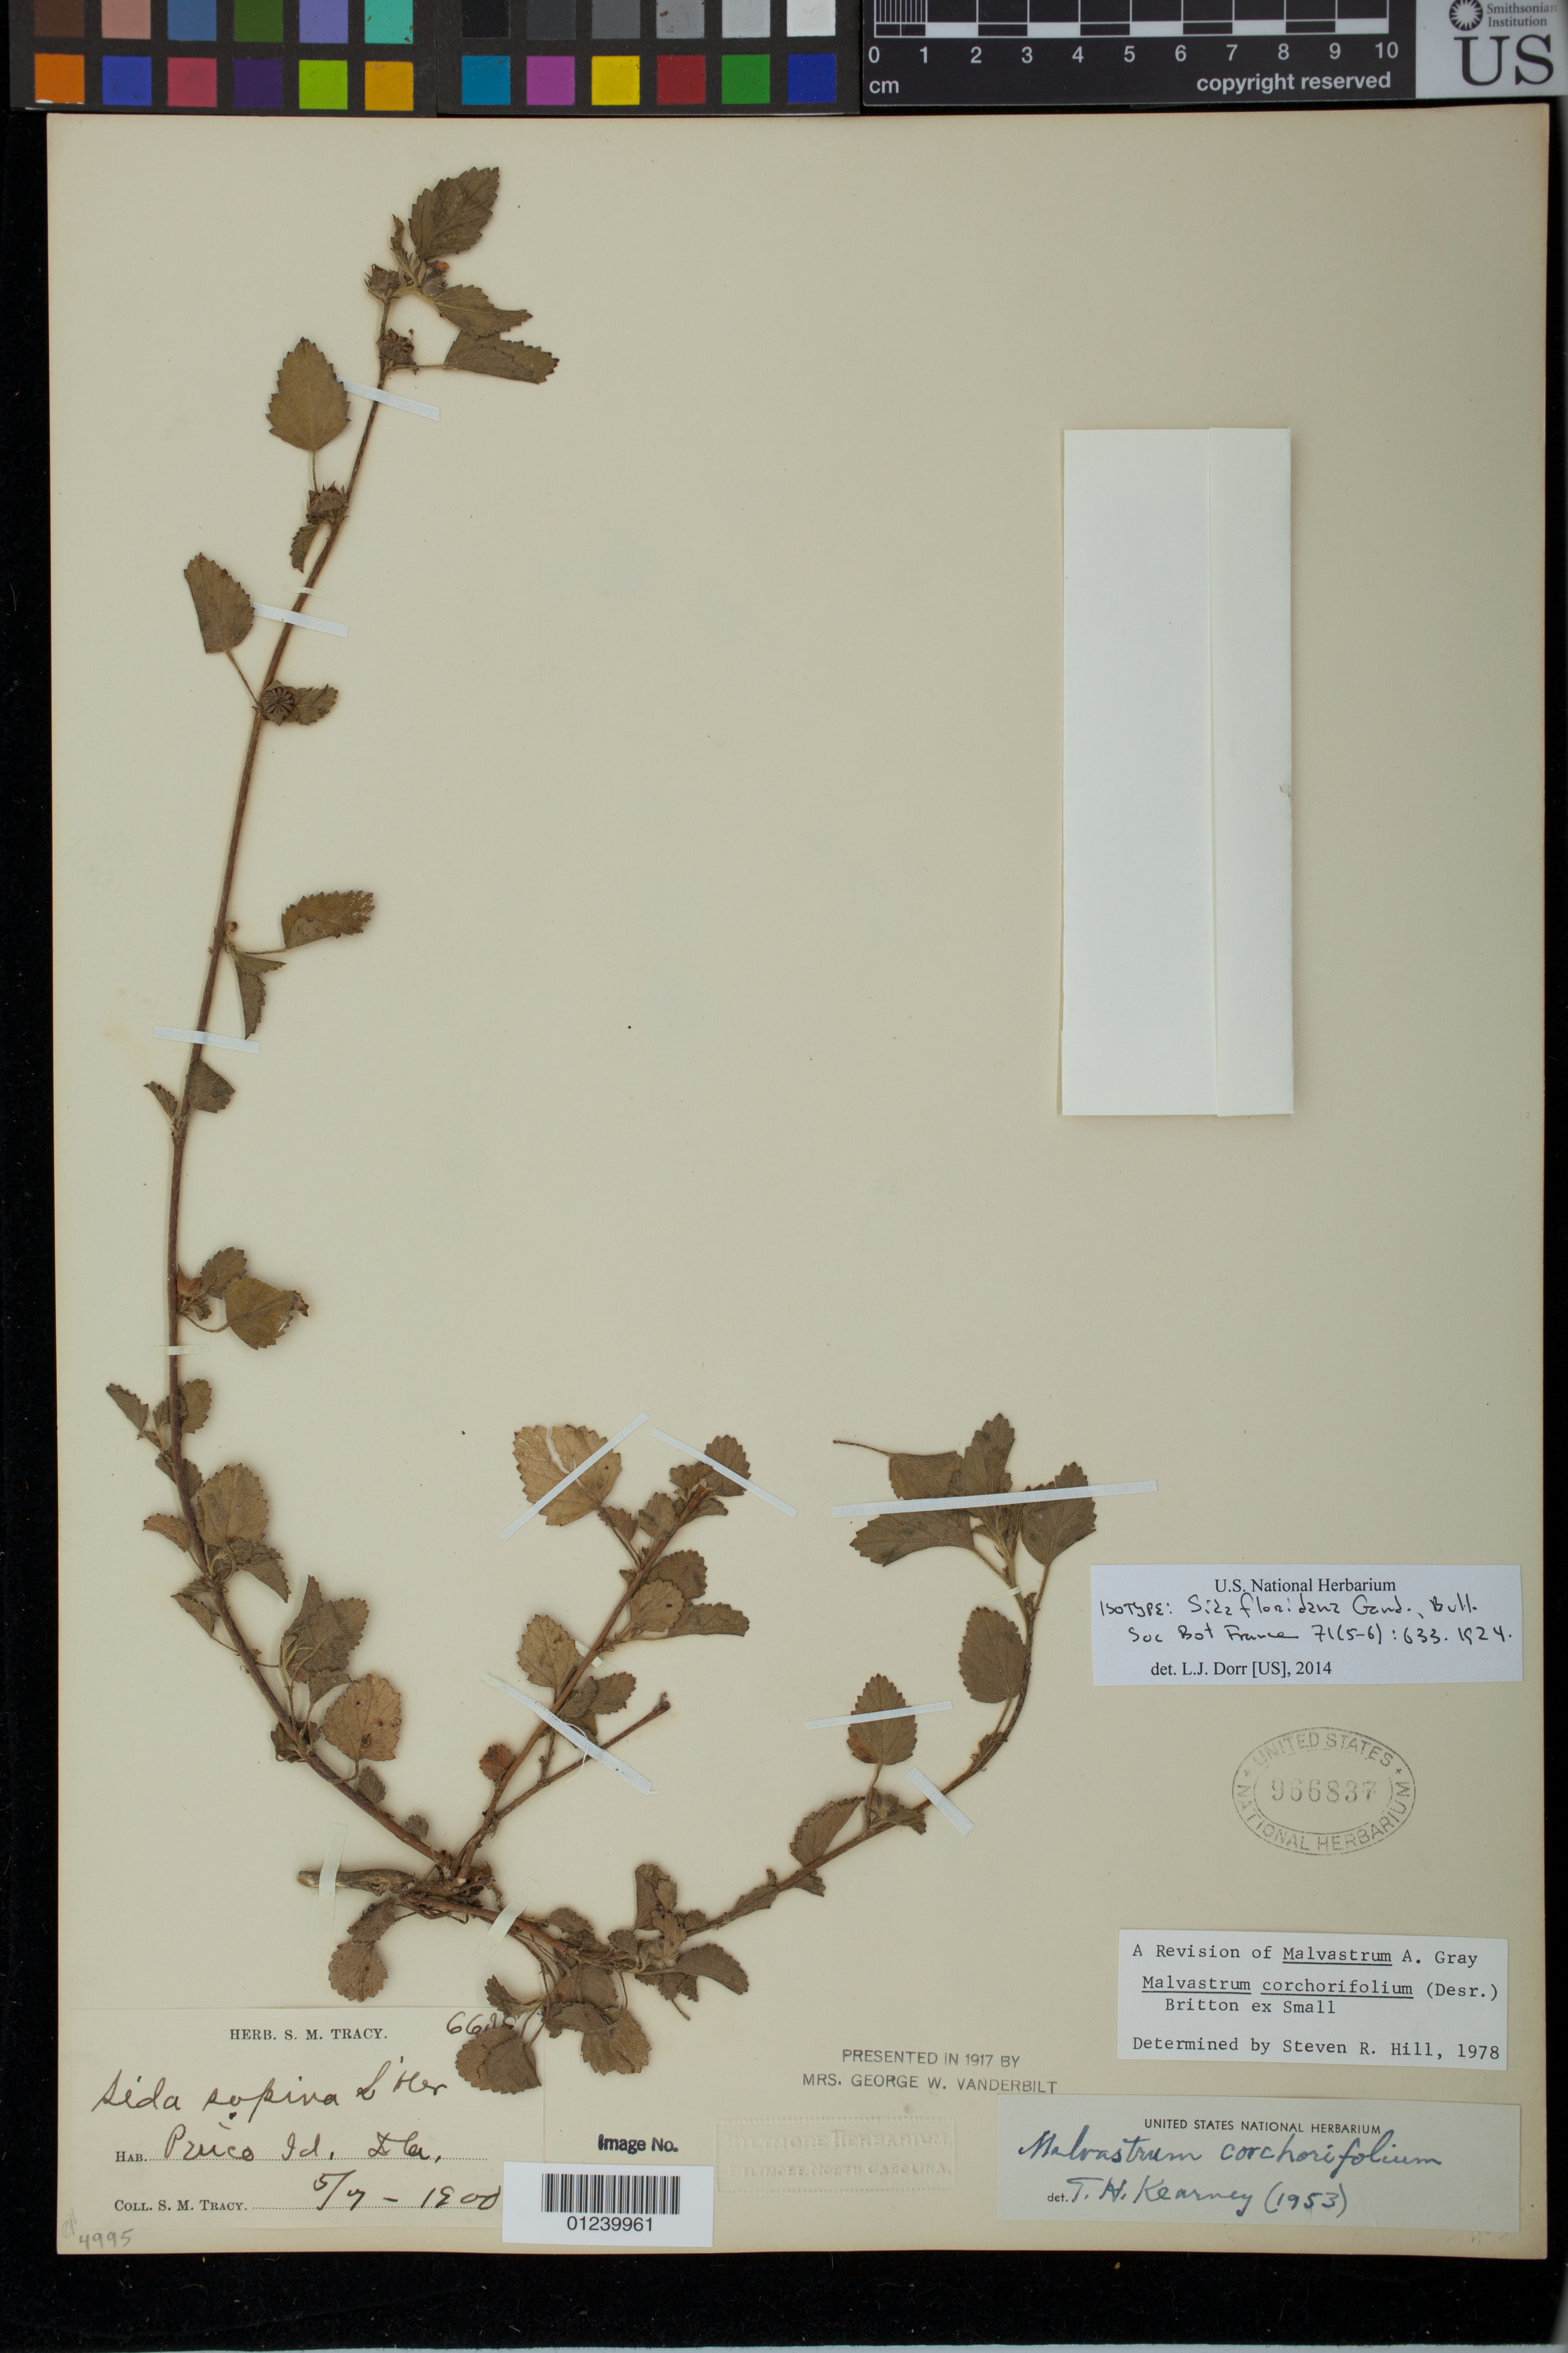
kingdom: Plantae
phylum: Tracheophyta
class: Magnoliopsida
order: Malvales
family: Malvaceae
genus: Sida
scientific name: Sida floridana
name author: Gand.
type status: Isotype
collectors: S. M. Tracy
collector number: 6639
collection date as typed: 7 May 1900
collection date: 1900-05-07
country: United States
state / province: Florida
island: Perico Island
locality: Perico Id.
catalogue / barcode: US 966837